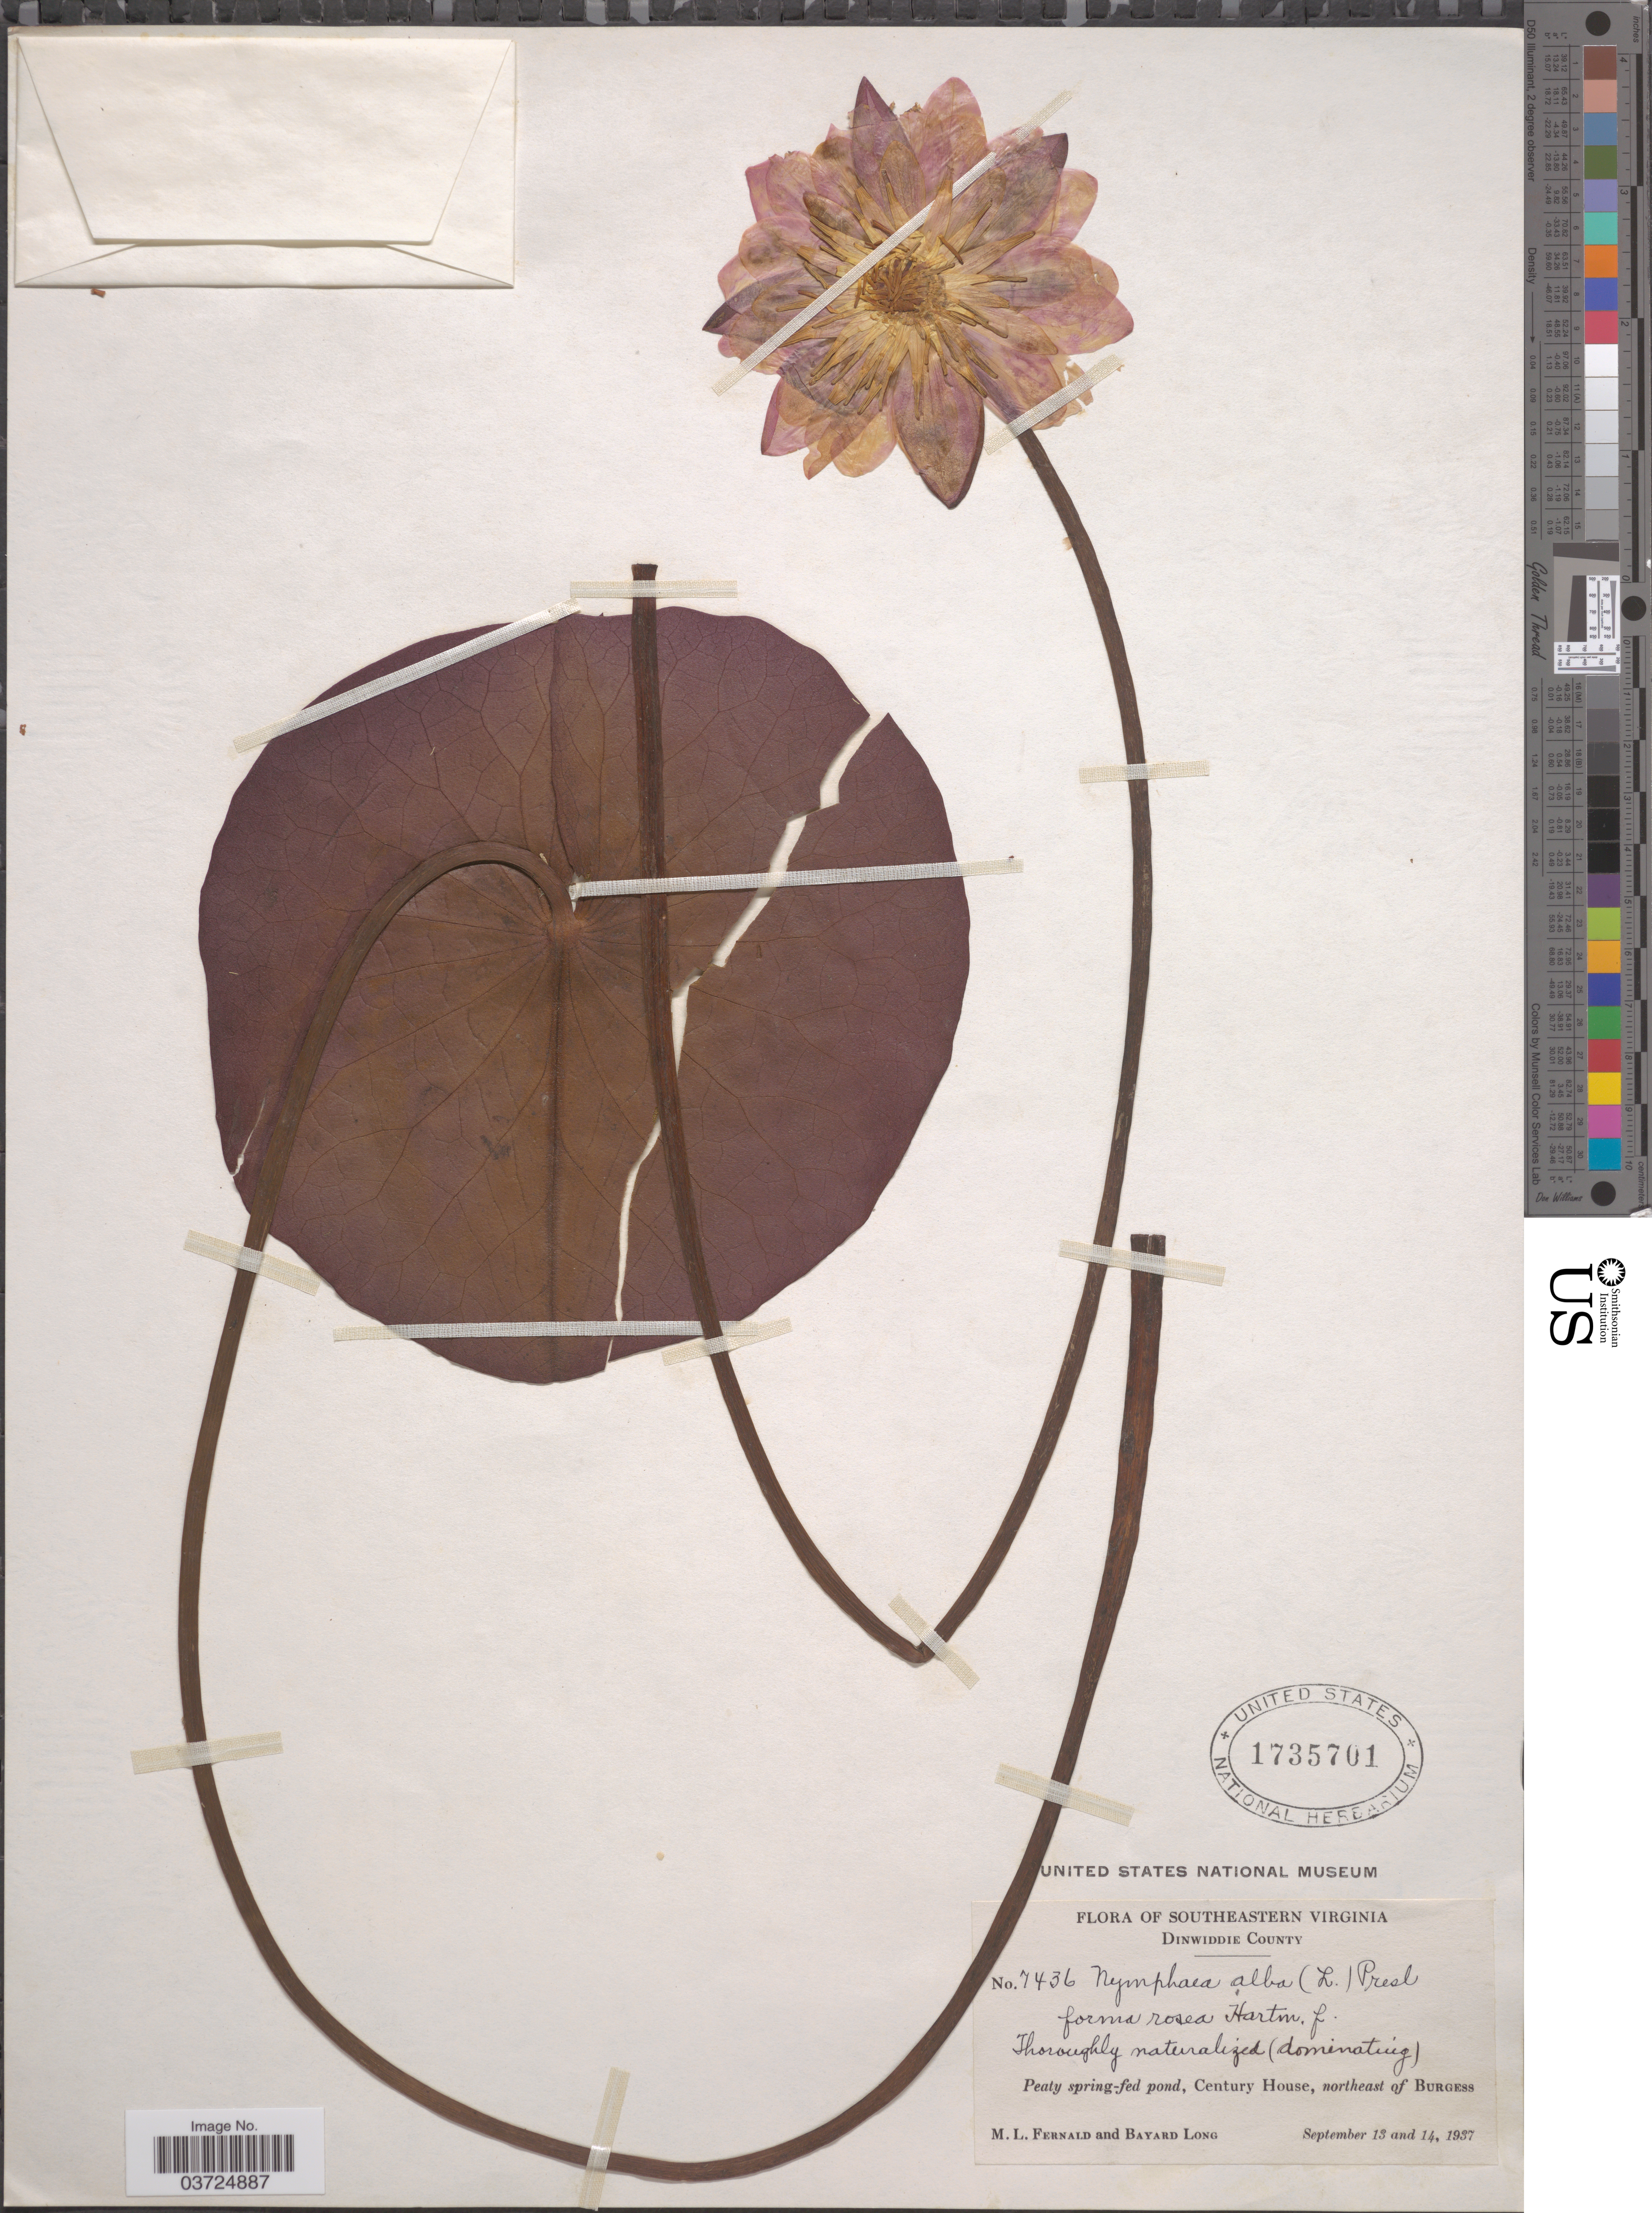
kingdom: Plantae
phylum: Tracheophyta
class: Magnoliopsida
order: Nymphaeales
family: Nymphaeaceae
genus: Nymphaea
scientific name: Nymphaea alba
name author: L.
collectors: M. L. Fernald & B. Long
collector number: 7436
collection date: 1937-09-13/1937-09-14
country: United States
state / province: Virginia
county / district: Dinwiddie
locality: Southeastern Virginia. Dinwiddie County. Century House, northeast of Burgess.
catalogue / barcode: US 1735701